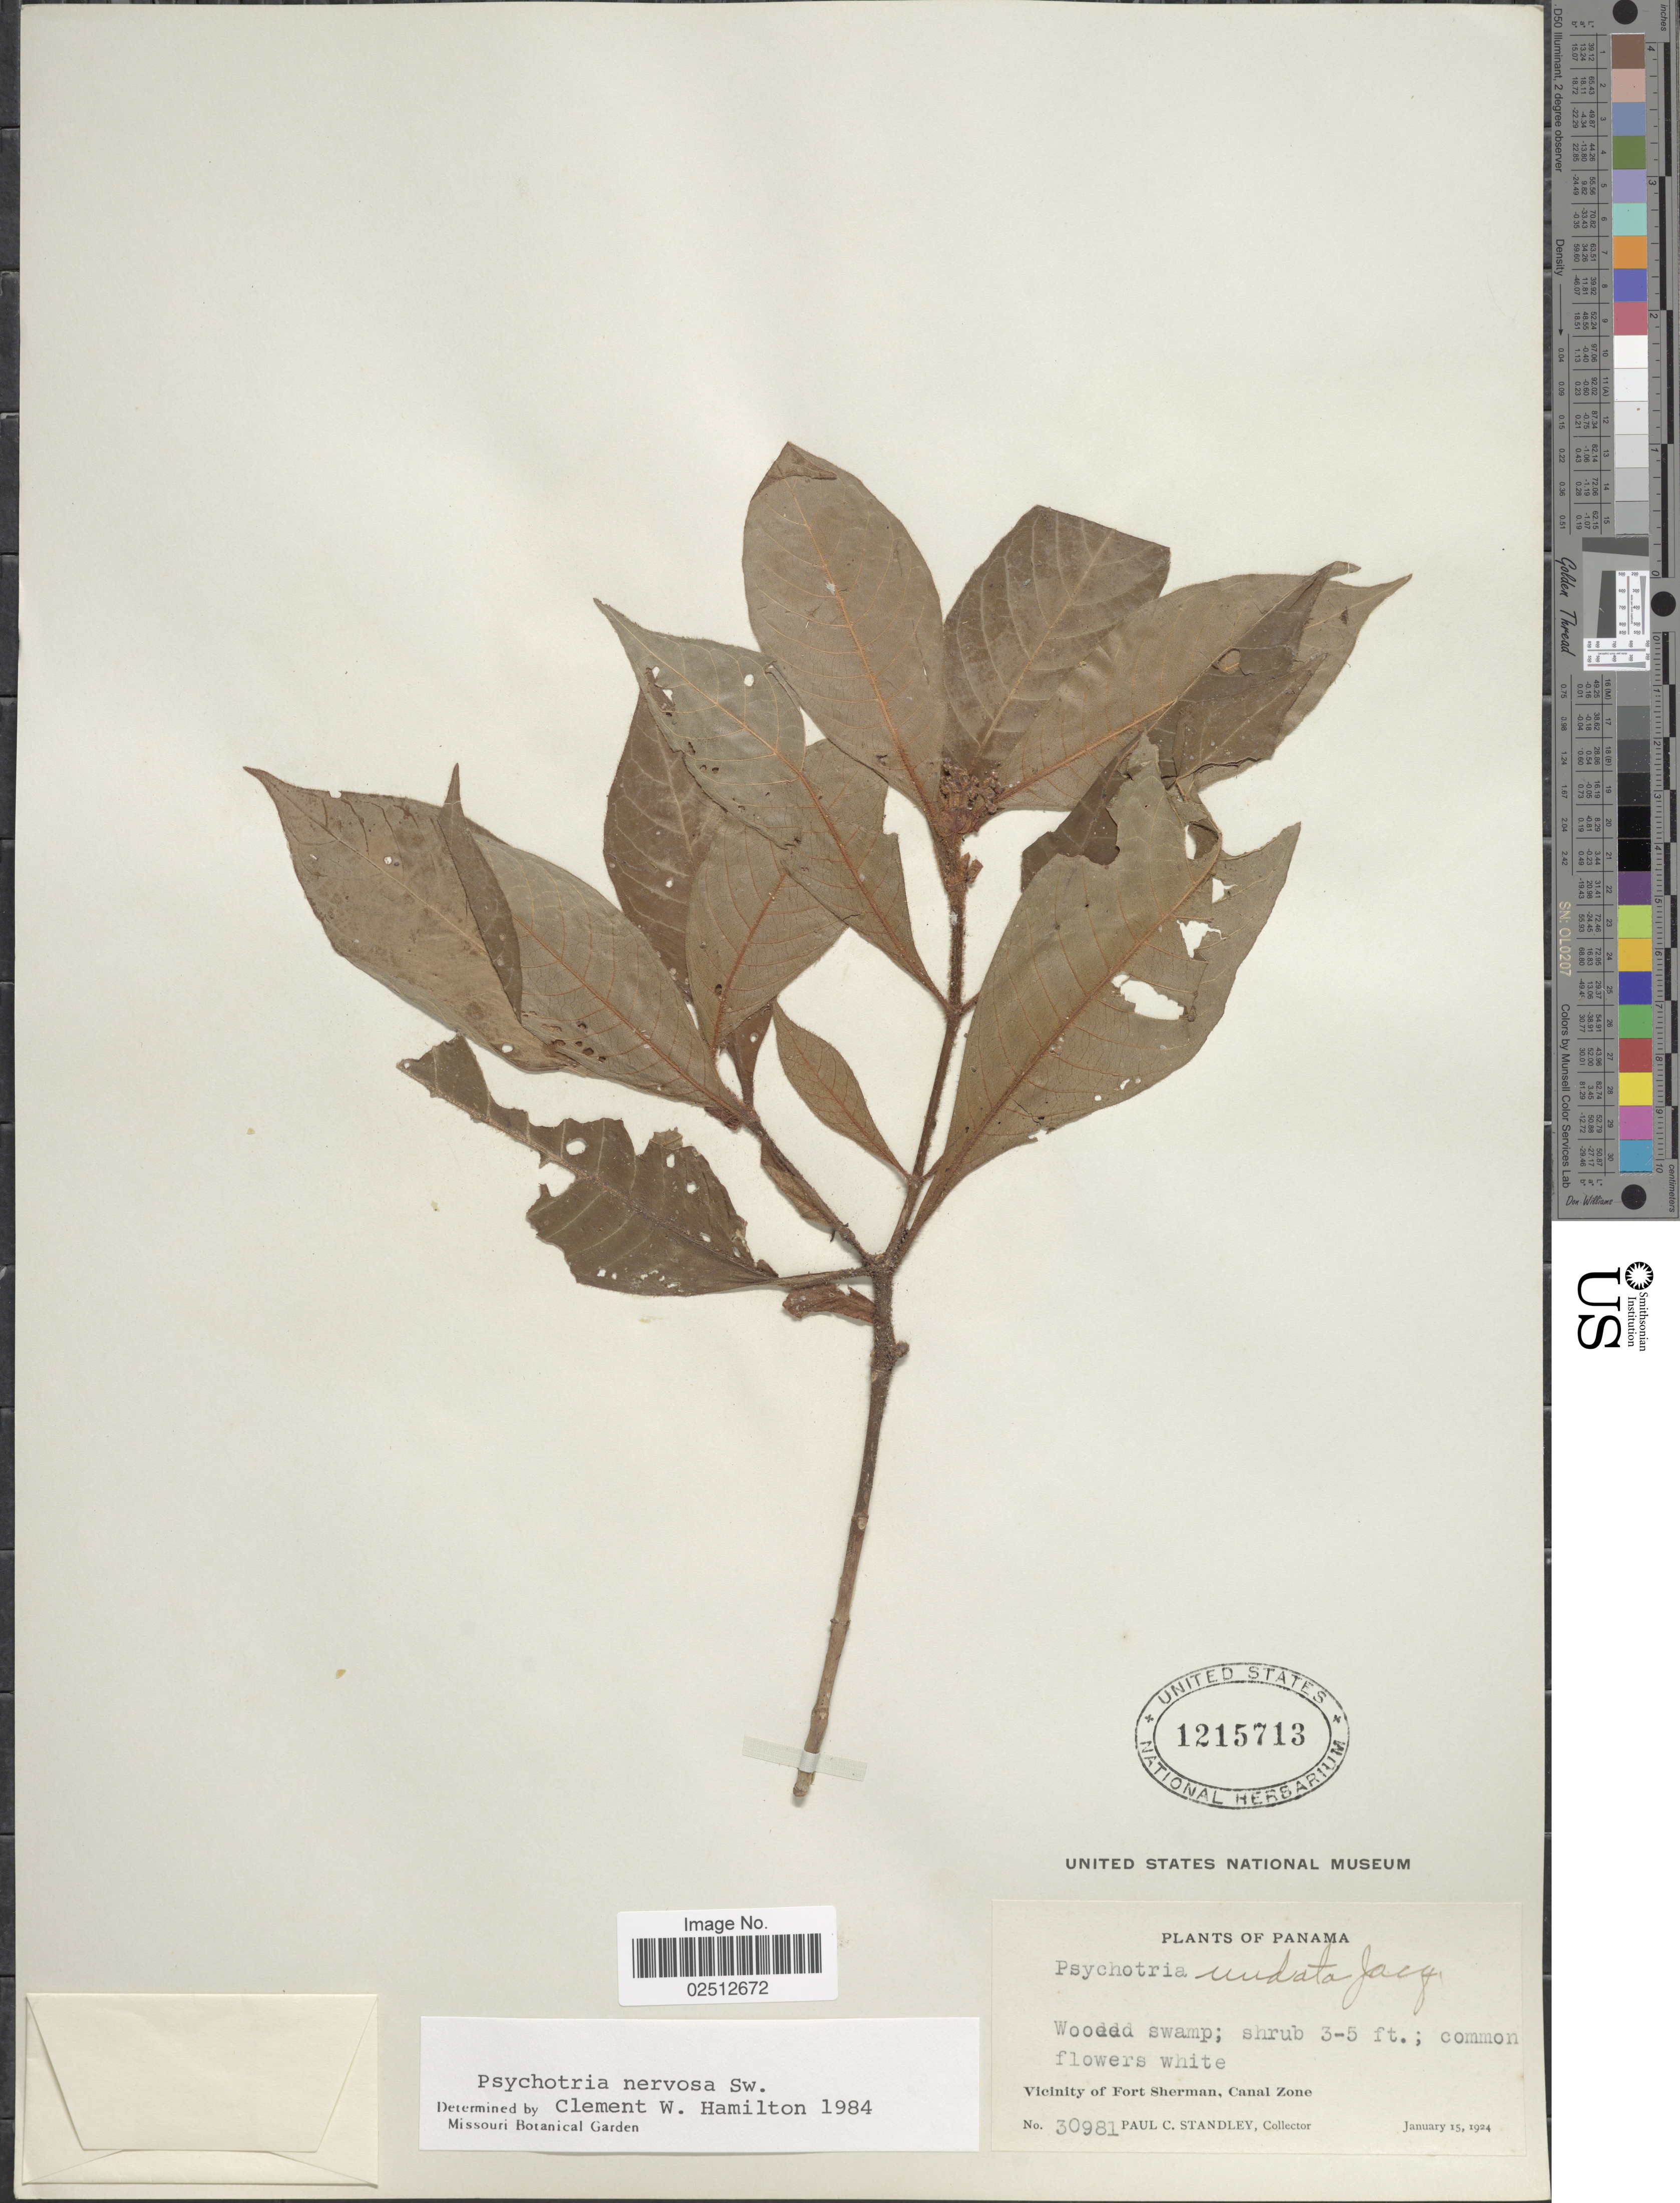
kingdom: Plantae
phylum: Tracheophyta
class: Magnoliopsida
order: Gentianales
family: Rubiaceae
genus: Psychotria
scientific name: Psychotria nervosa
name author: Sw.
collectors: P. C. Standley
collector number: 30981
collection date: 1924-01-15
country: Panama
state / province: Colón / Panamá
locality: Vicinity of Fort Sherman, Canal Zone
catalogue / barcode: US 1215713